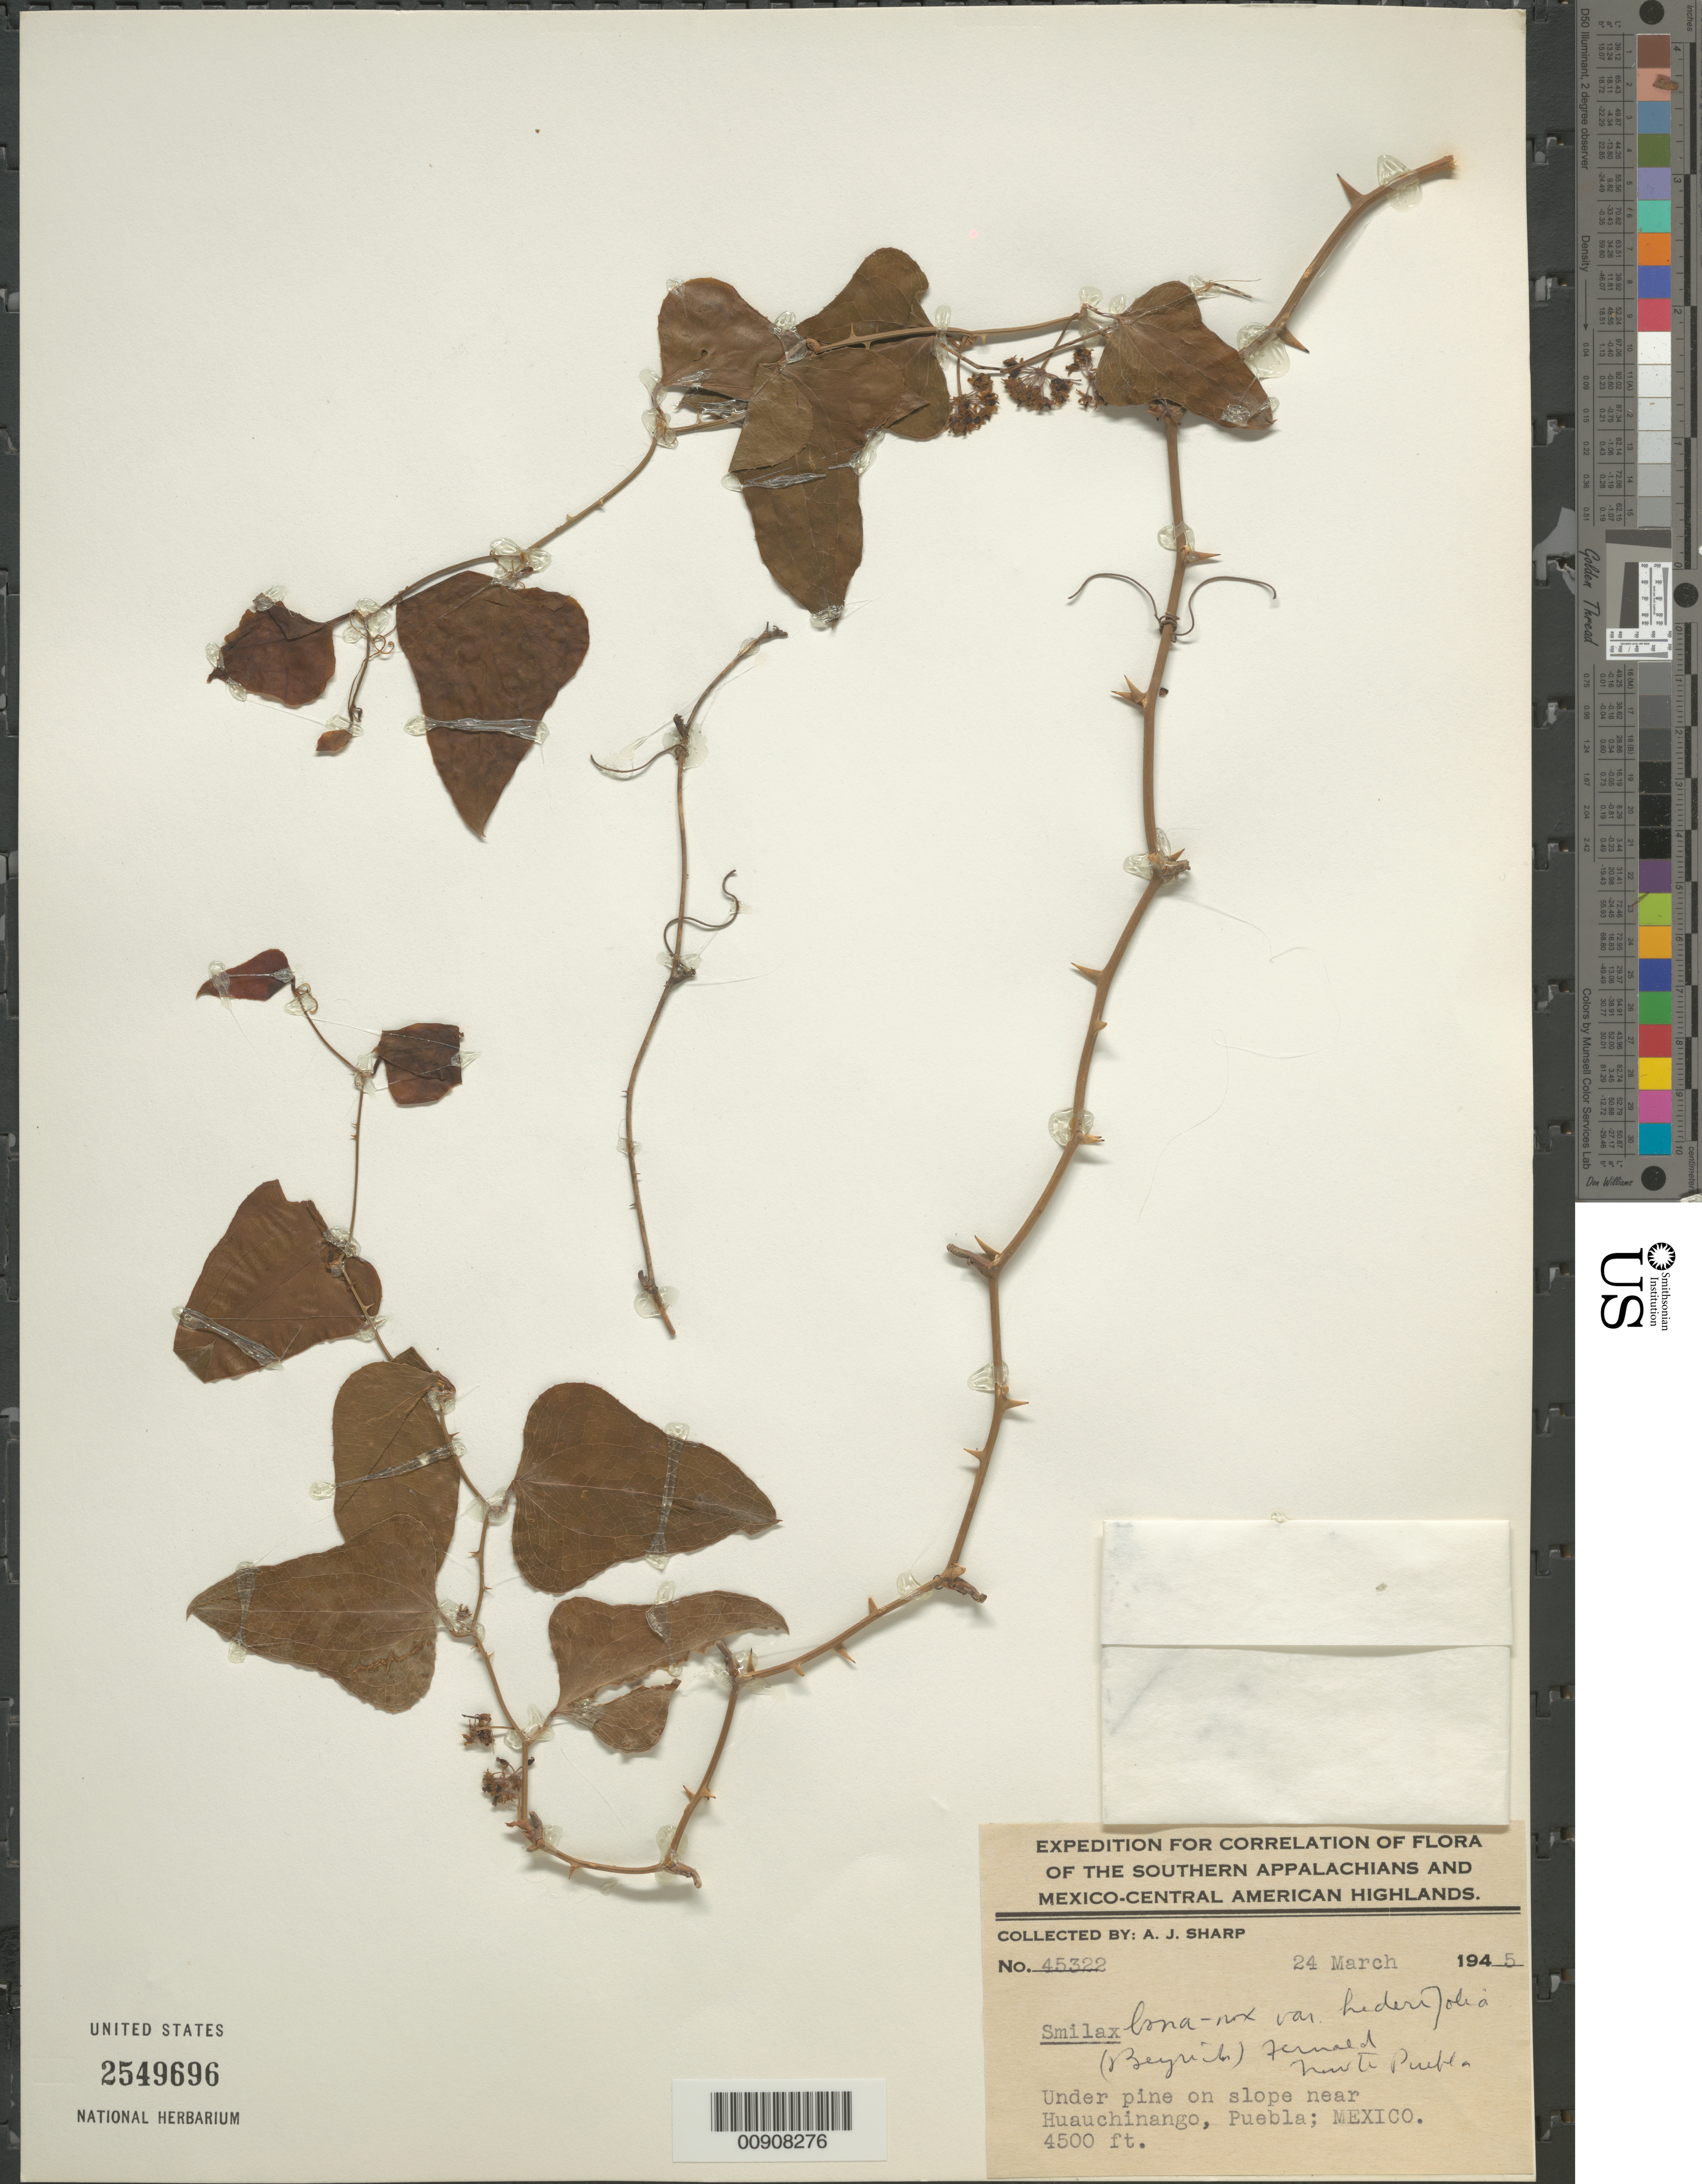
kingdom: Plantae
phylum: Tracheophyta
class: Liliopsida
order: Liliales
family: Smilacaceae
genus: Smilax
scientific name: Smilax bona-nox var. hederifolia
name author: L.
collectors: A. J. Sharp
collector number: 45322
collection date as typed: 24 Mar 1945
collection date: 1945-03-24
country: Mexico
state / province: Puebla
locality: Near Huachinango, Puebla.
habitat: Under pine on slope.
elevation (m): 1372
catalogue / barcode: US 2549696